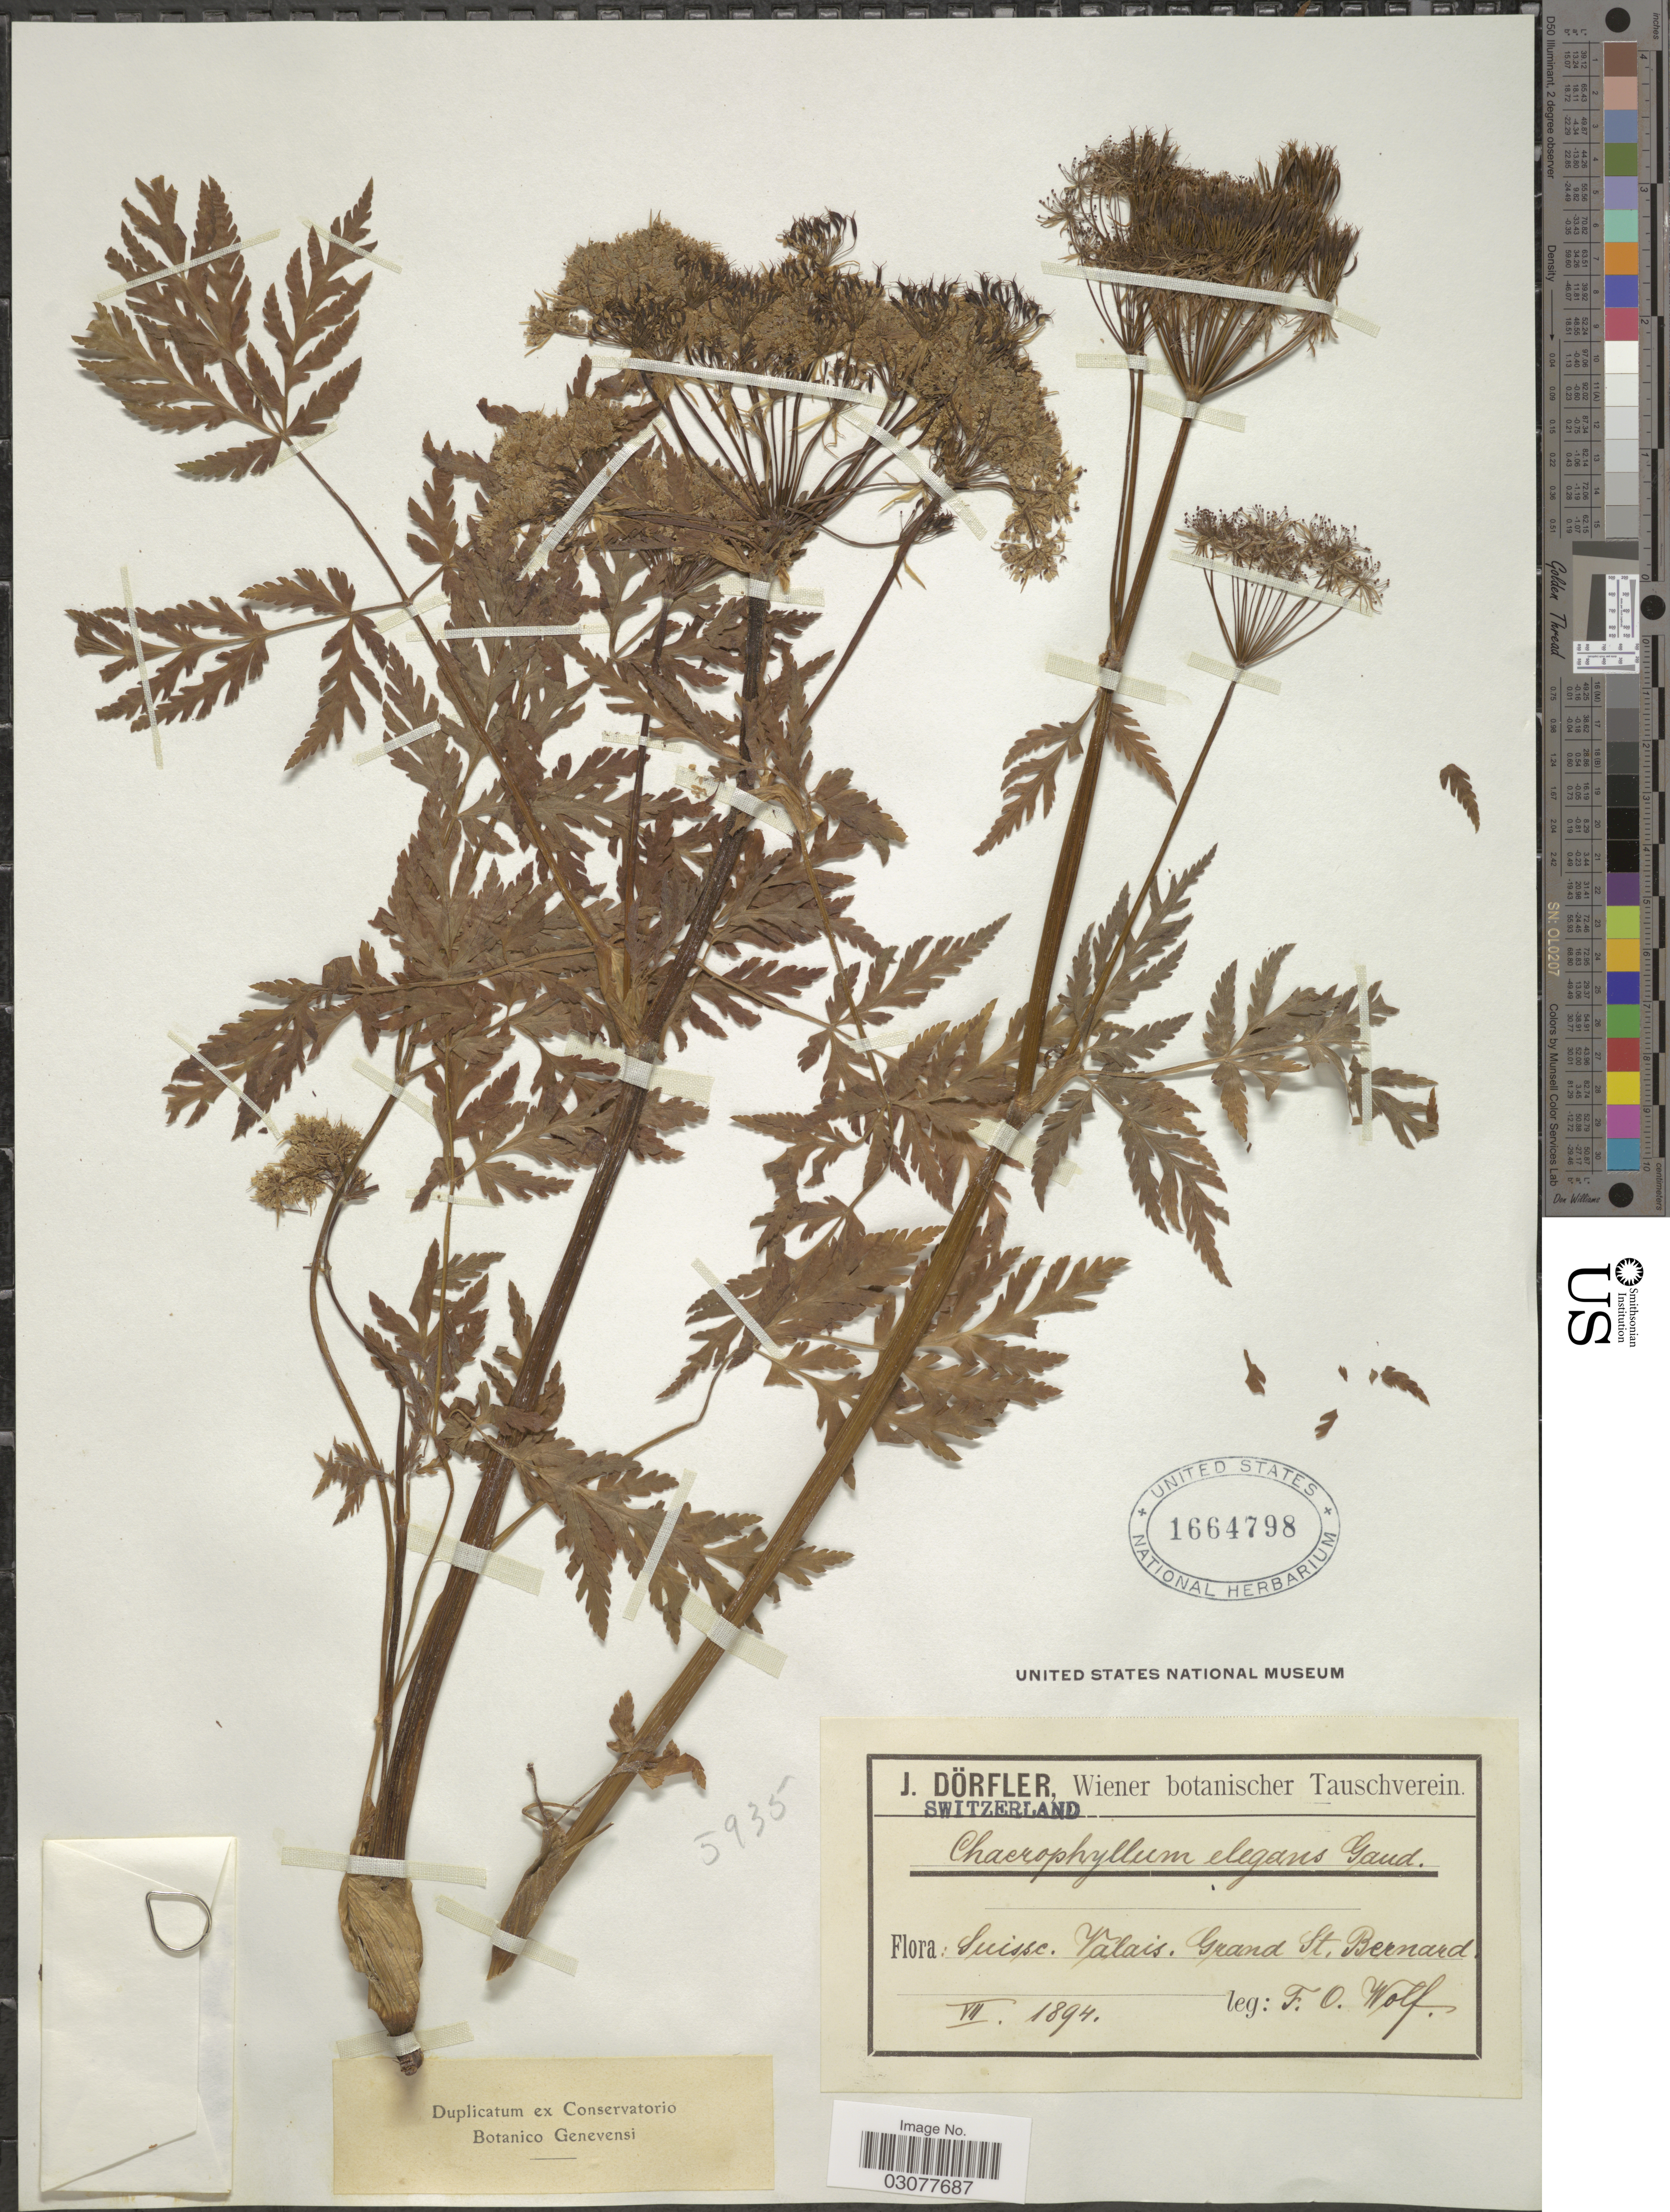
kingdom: Plantae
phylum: Tracheophyta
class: Magnoliopsida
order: Apiales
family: Apiaceae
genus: Chaerophyllum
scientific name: Chaerophyllum elegans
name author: Gaudin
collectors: F. Wolf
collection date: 1894-07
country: Switzerland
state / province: Valais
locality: Suisse. Grand St. Bernard.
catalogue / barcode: US 1664798